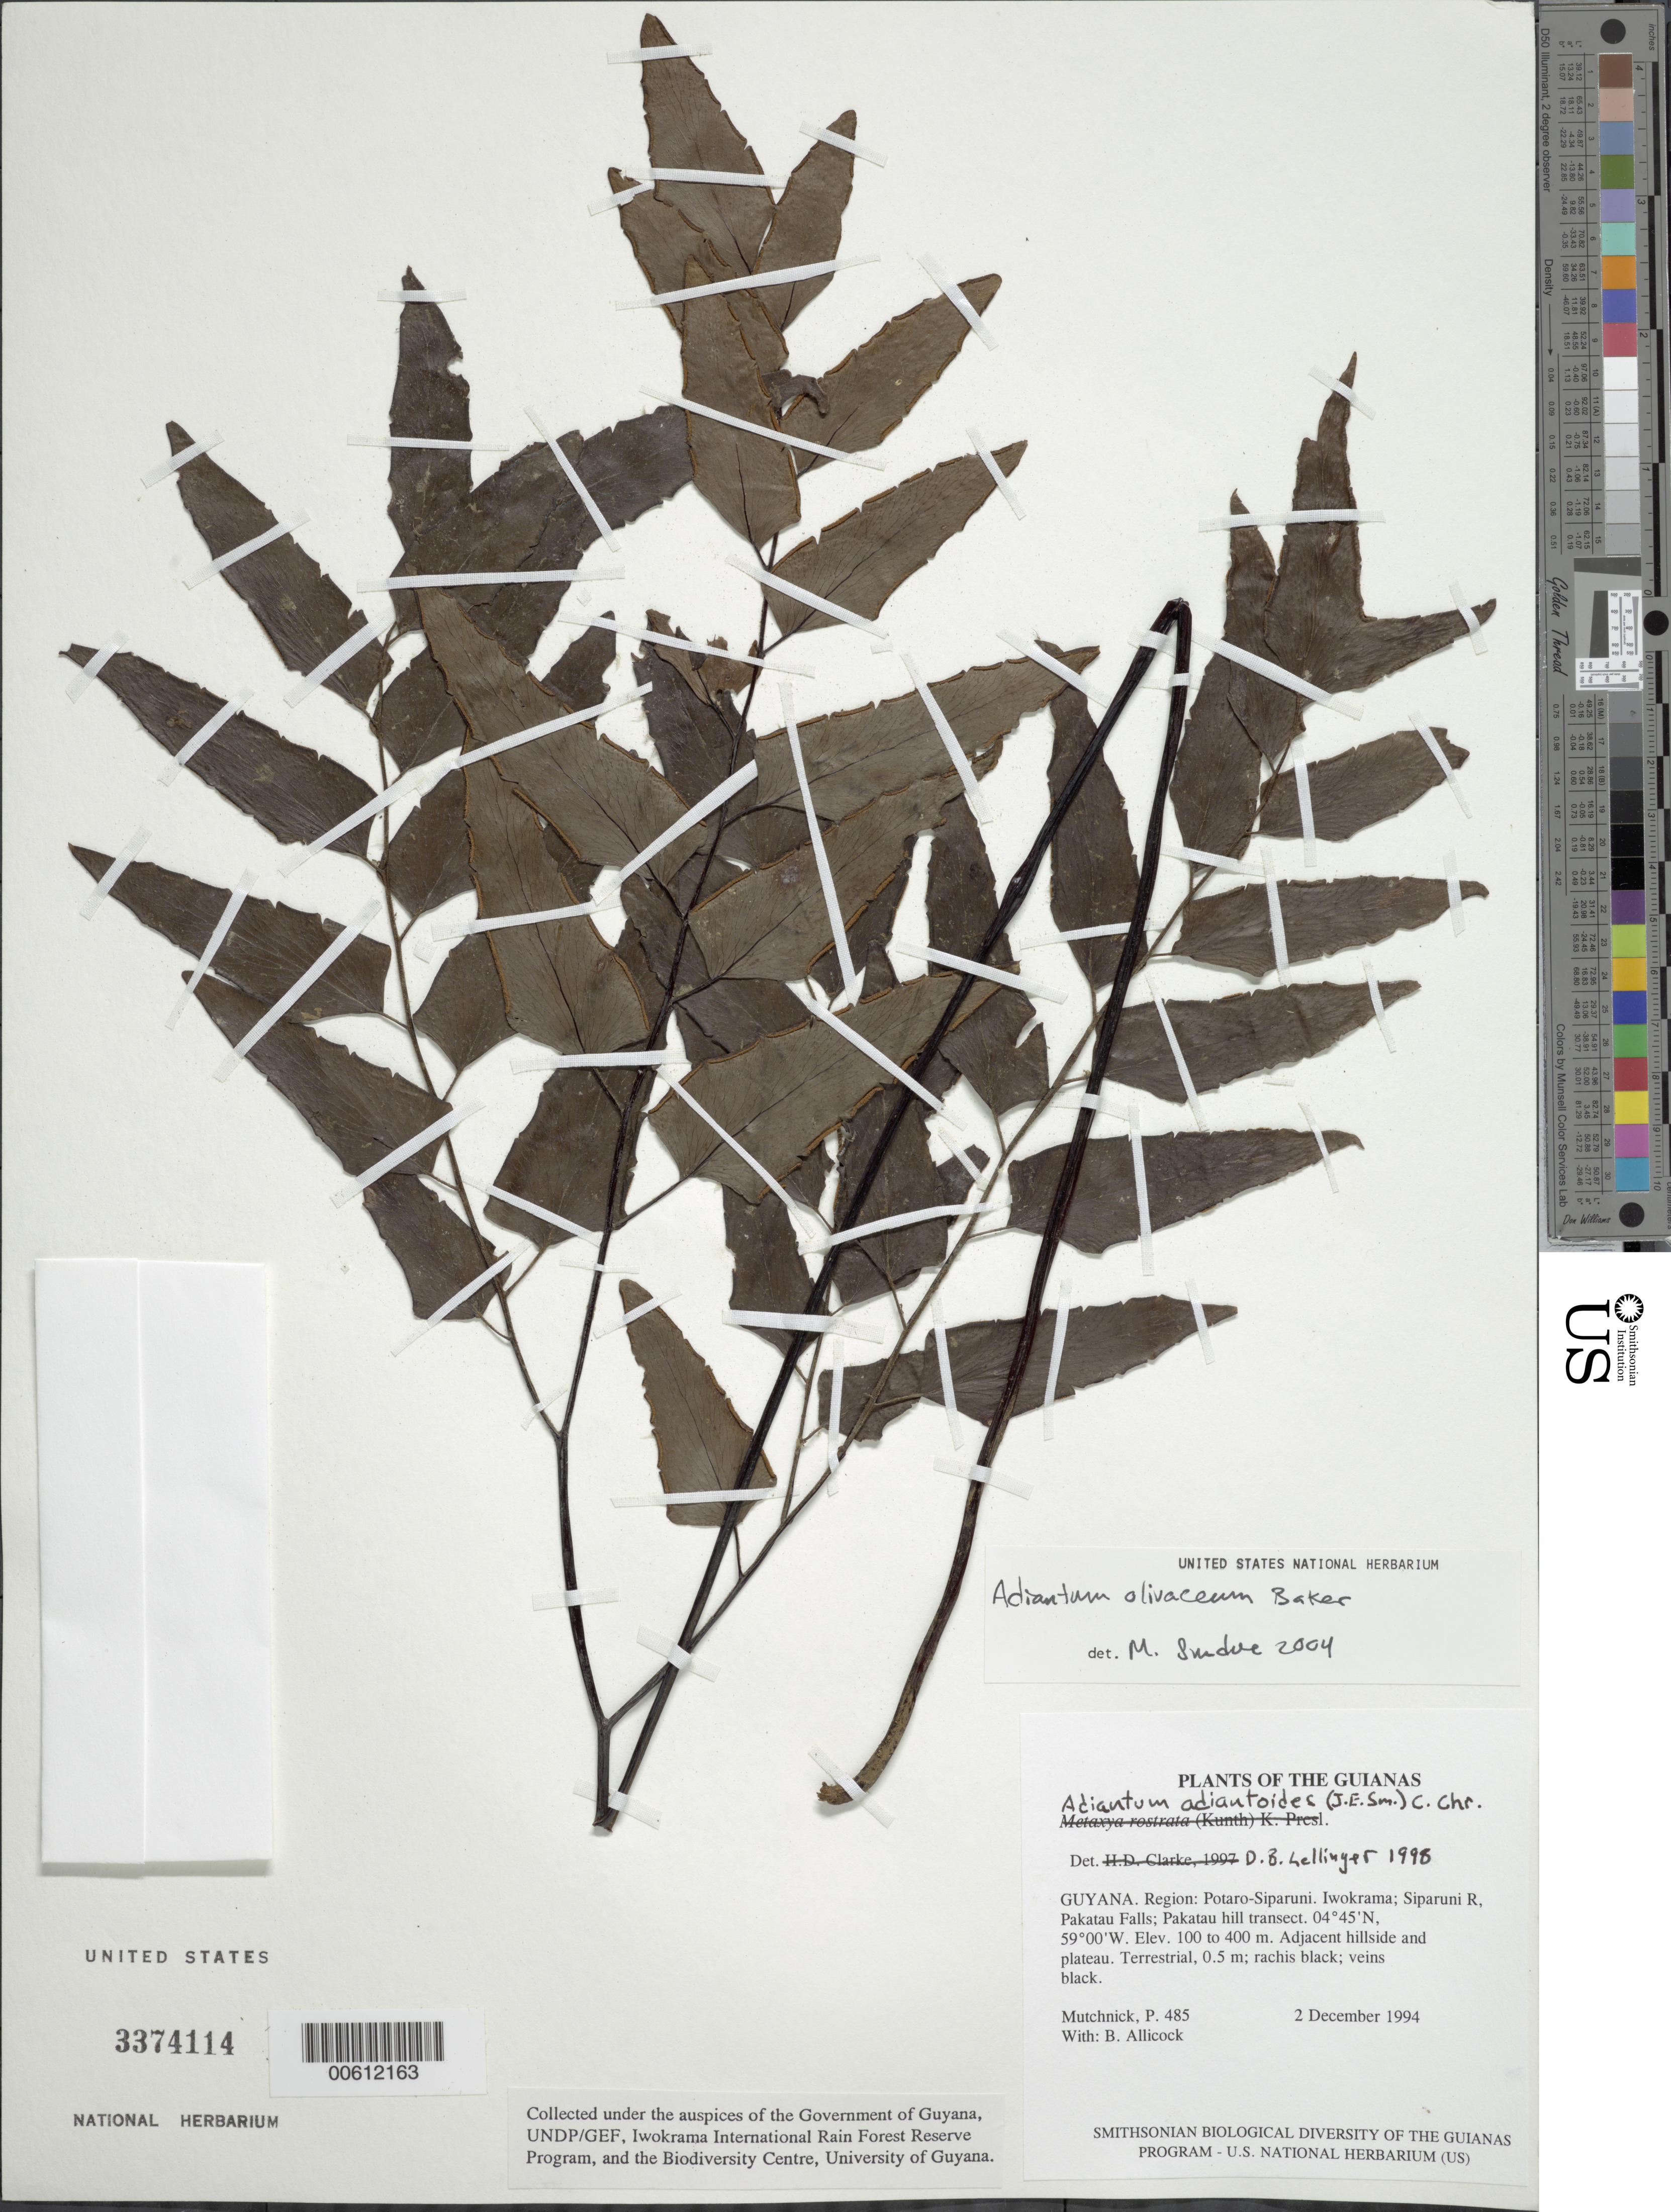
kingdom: Plantae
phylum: Tracheophyta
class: Polypodiopsida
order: Polypodiales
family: Pteridaceae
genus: Adiantum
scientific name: Adiantum olivaceum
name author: Baker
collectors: P. Mutchnick & B. Allicock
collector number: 485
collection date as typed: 2 December 1994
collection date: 1994-12-02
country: Guyana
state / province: Potaro-Siparuni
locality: Iwokrama; Siparuni R, Pakatau Falls; Pakatau hill transect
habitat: Adjacent hillside and plateau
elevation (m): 100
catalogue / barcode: US 3374114